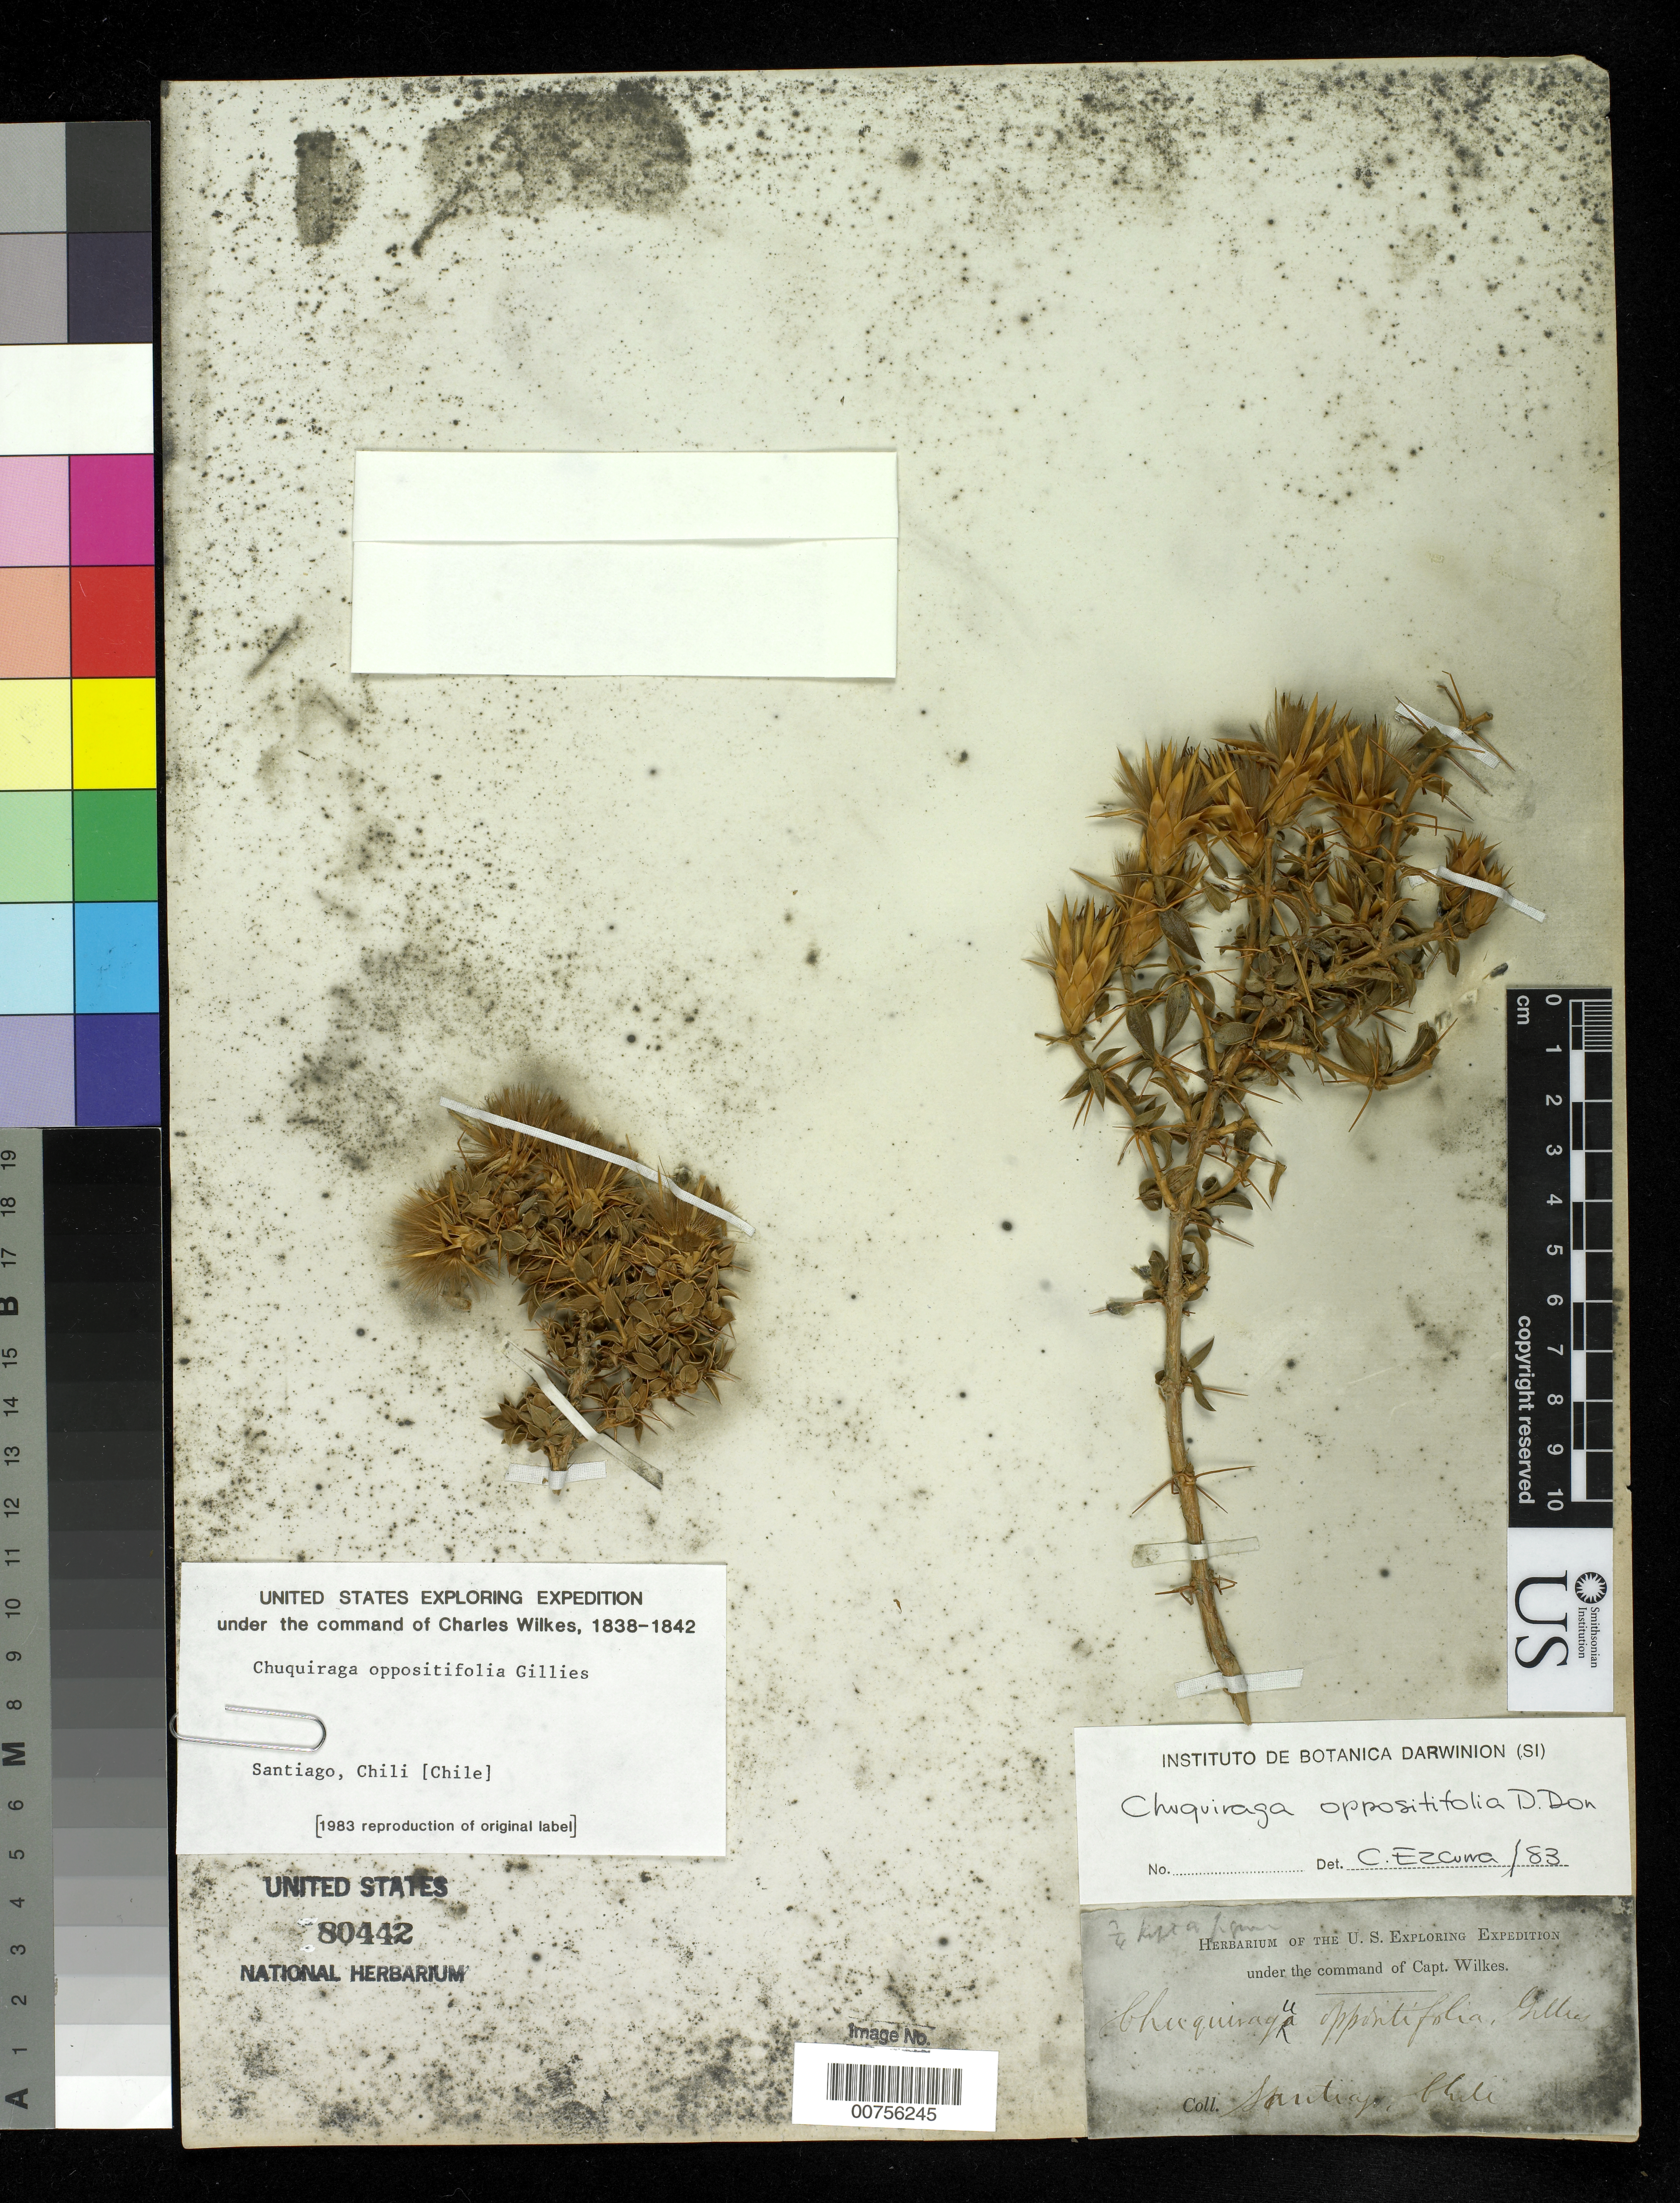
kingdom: Plantae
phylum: Tracheophyta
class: Magnoliopsida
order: Asterales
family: Asteraceae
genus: Chuquiraga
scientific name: Chuquiraga oppositifolia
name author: D. Don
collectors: Wilkes Explor. Exped.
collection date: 1838/1842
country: Chile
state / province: Región Metropolitana (RM)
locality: Santiago, Chili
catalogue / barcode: US 80442